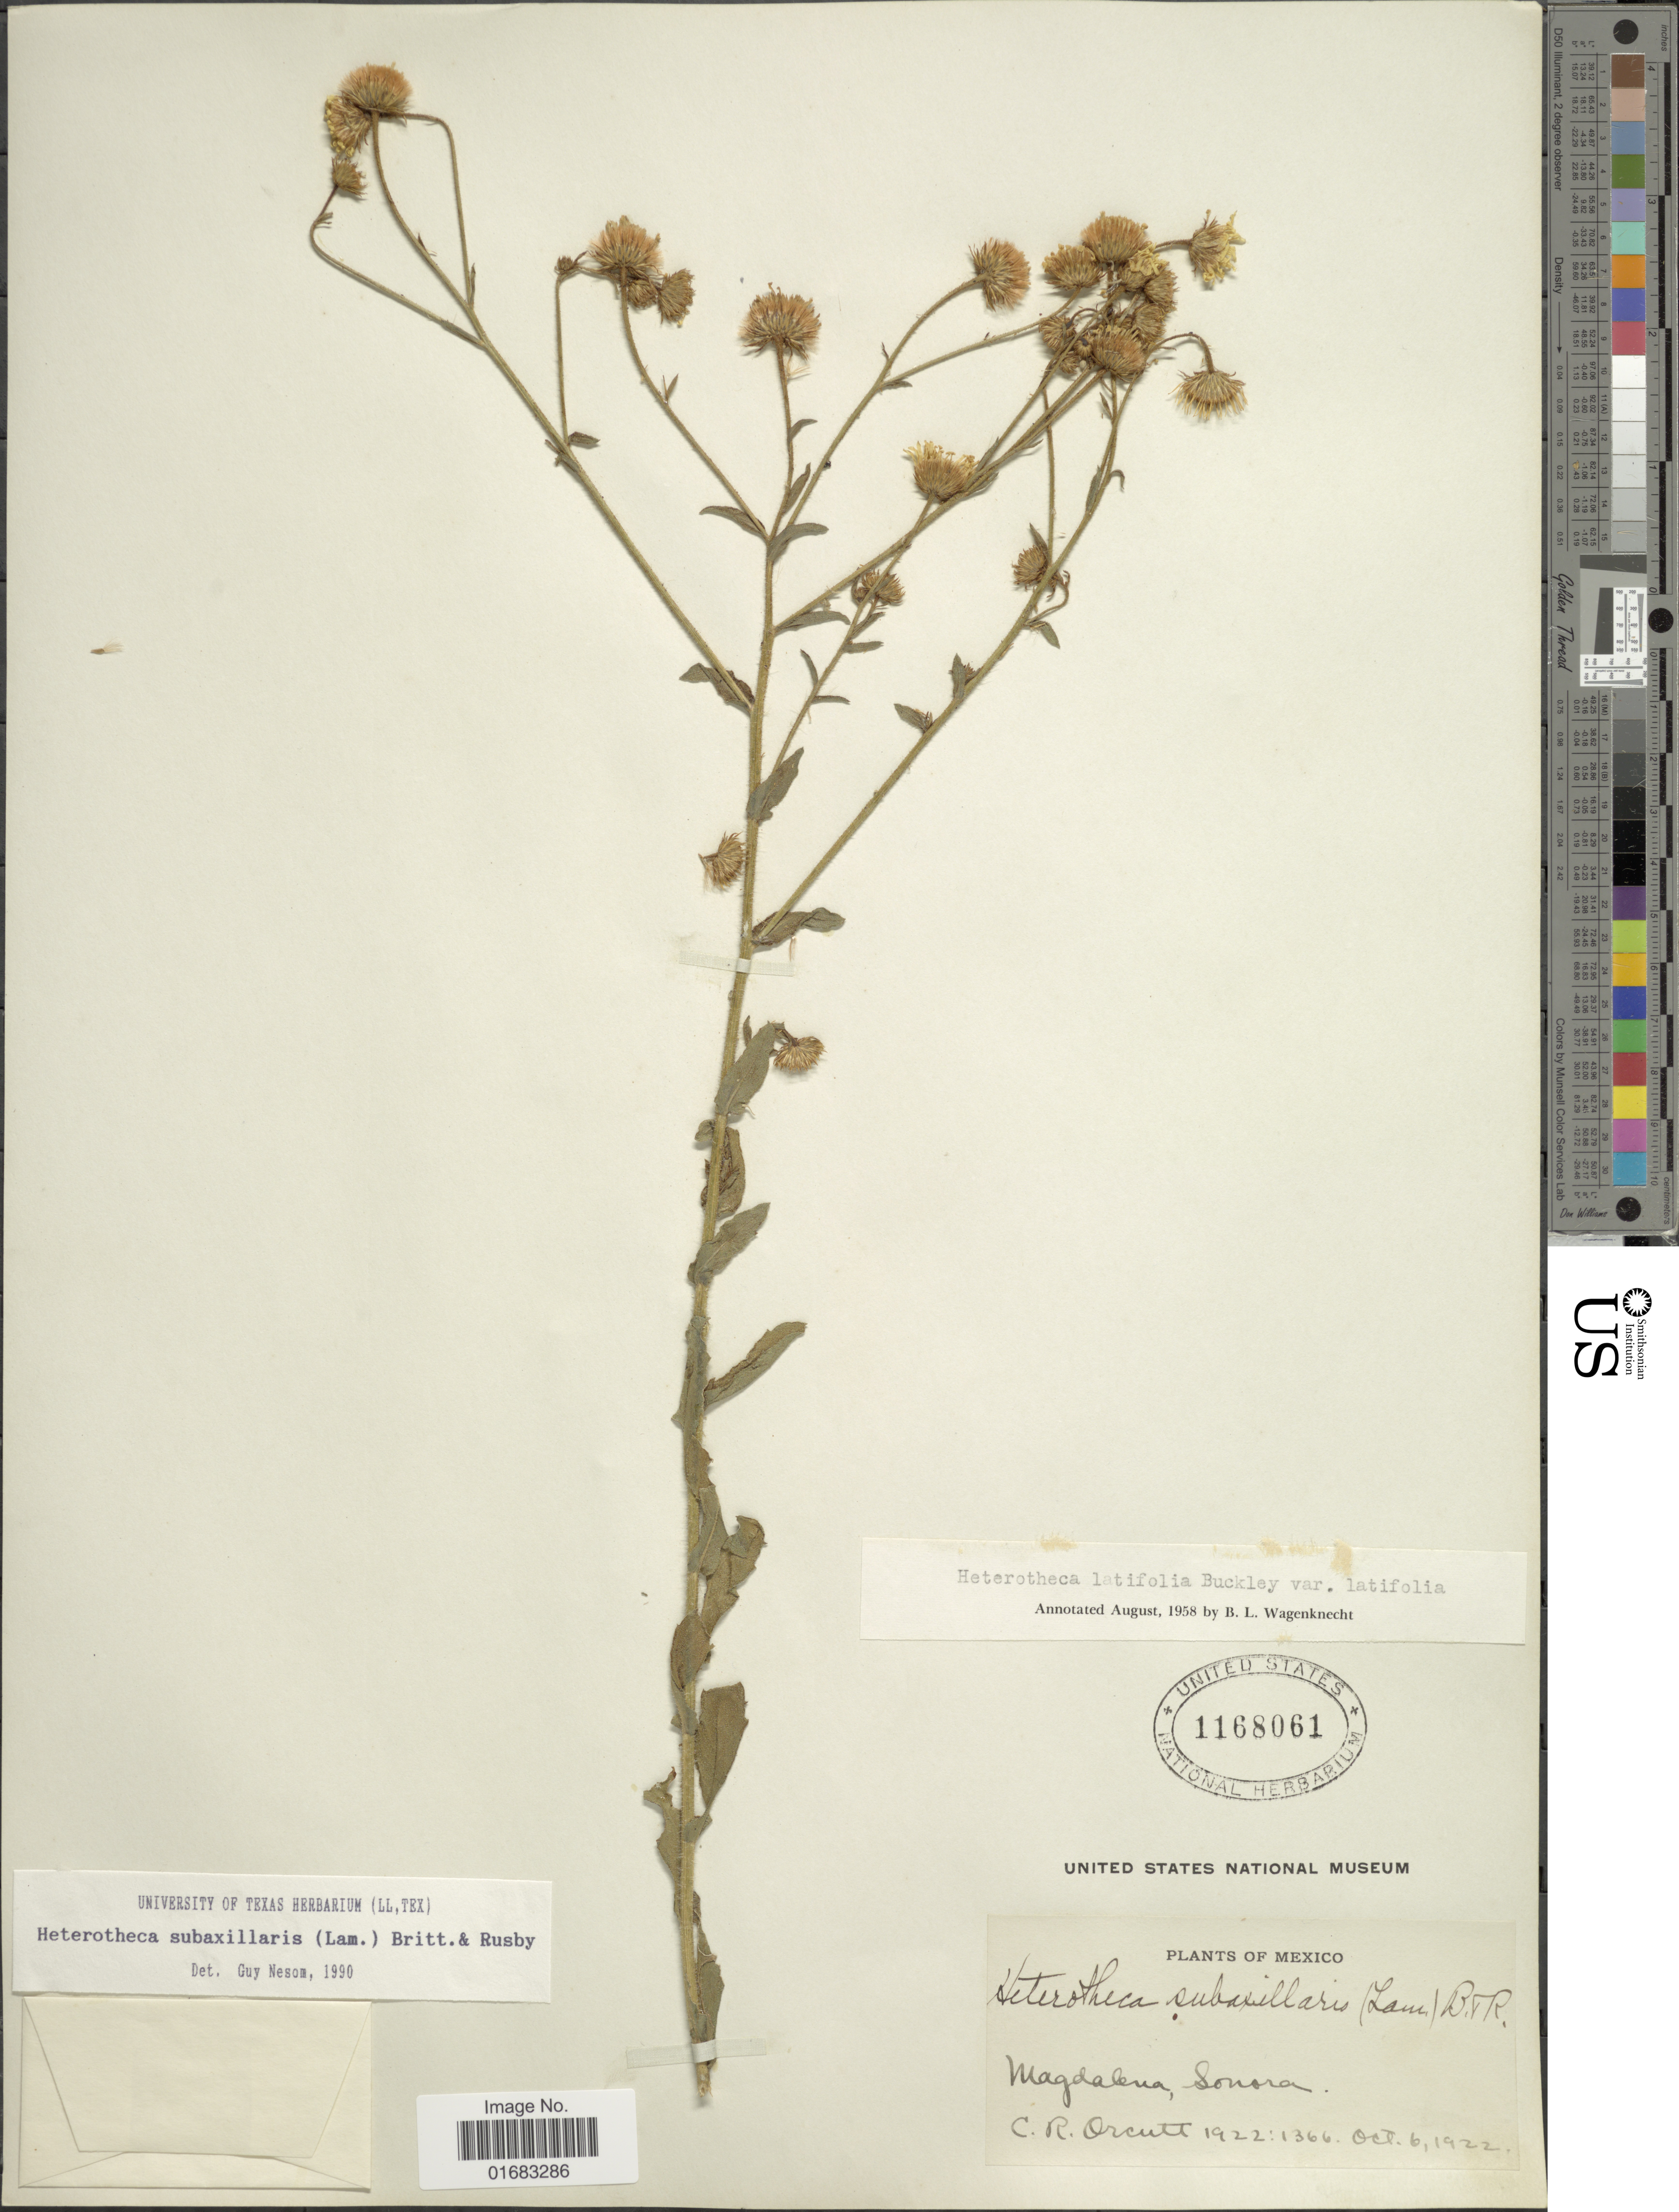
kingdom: Plantae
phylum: Tracheophyta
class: Magnoliopsida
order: Asterales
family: Asteraceae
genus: Heterotheca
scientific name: Heterotheca subaxillaris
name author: (Lam.) Britton & Rusby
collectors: C. R. Orcutt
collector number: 1922:1366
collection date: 1922-10-06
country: Mexico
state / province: Sonora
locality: Mexico. Magdalena, Sonora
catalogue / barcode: US 1168061